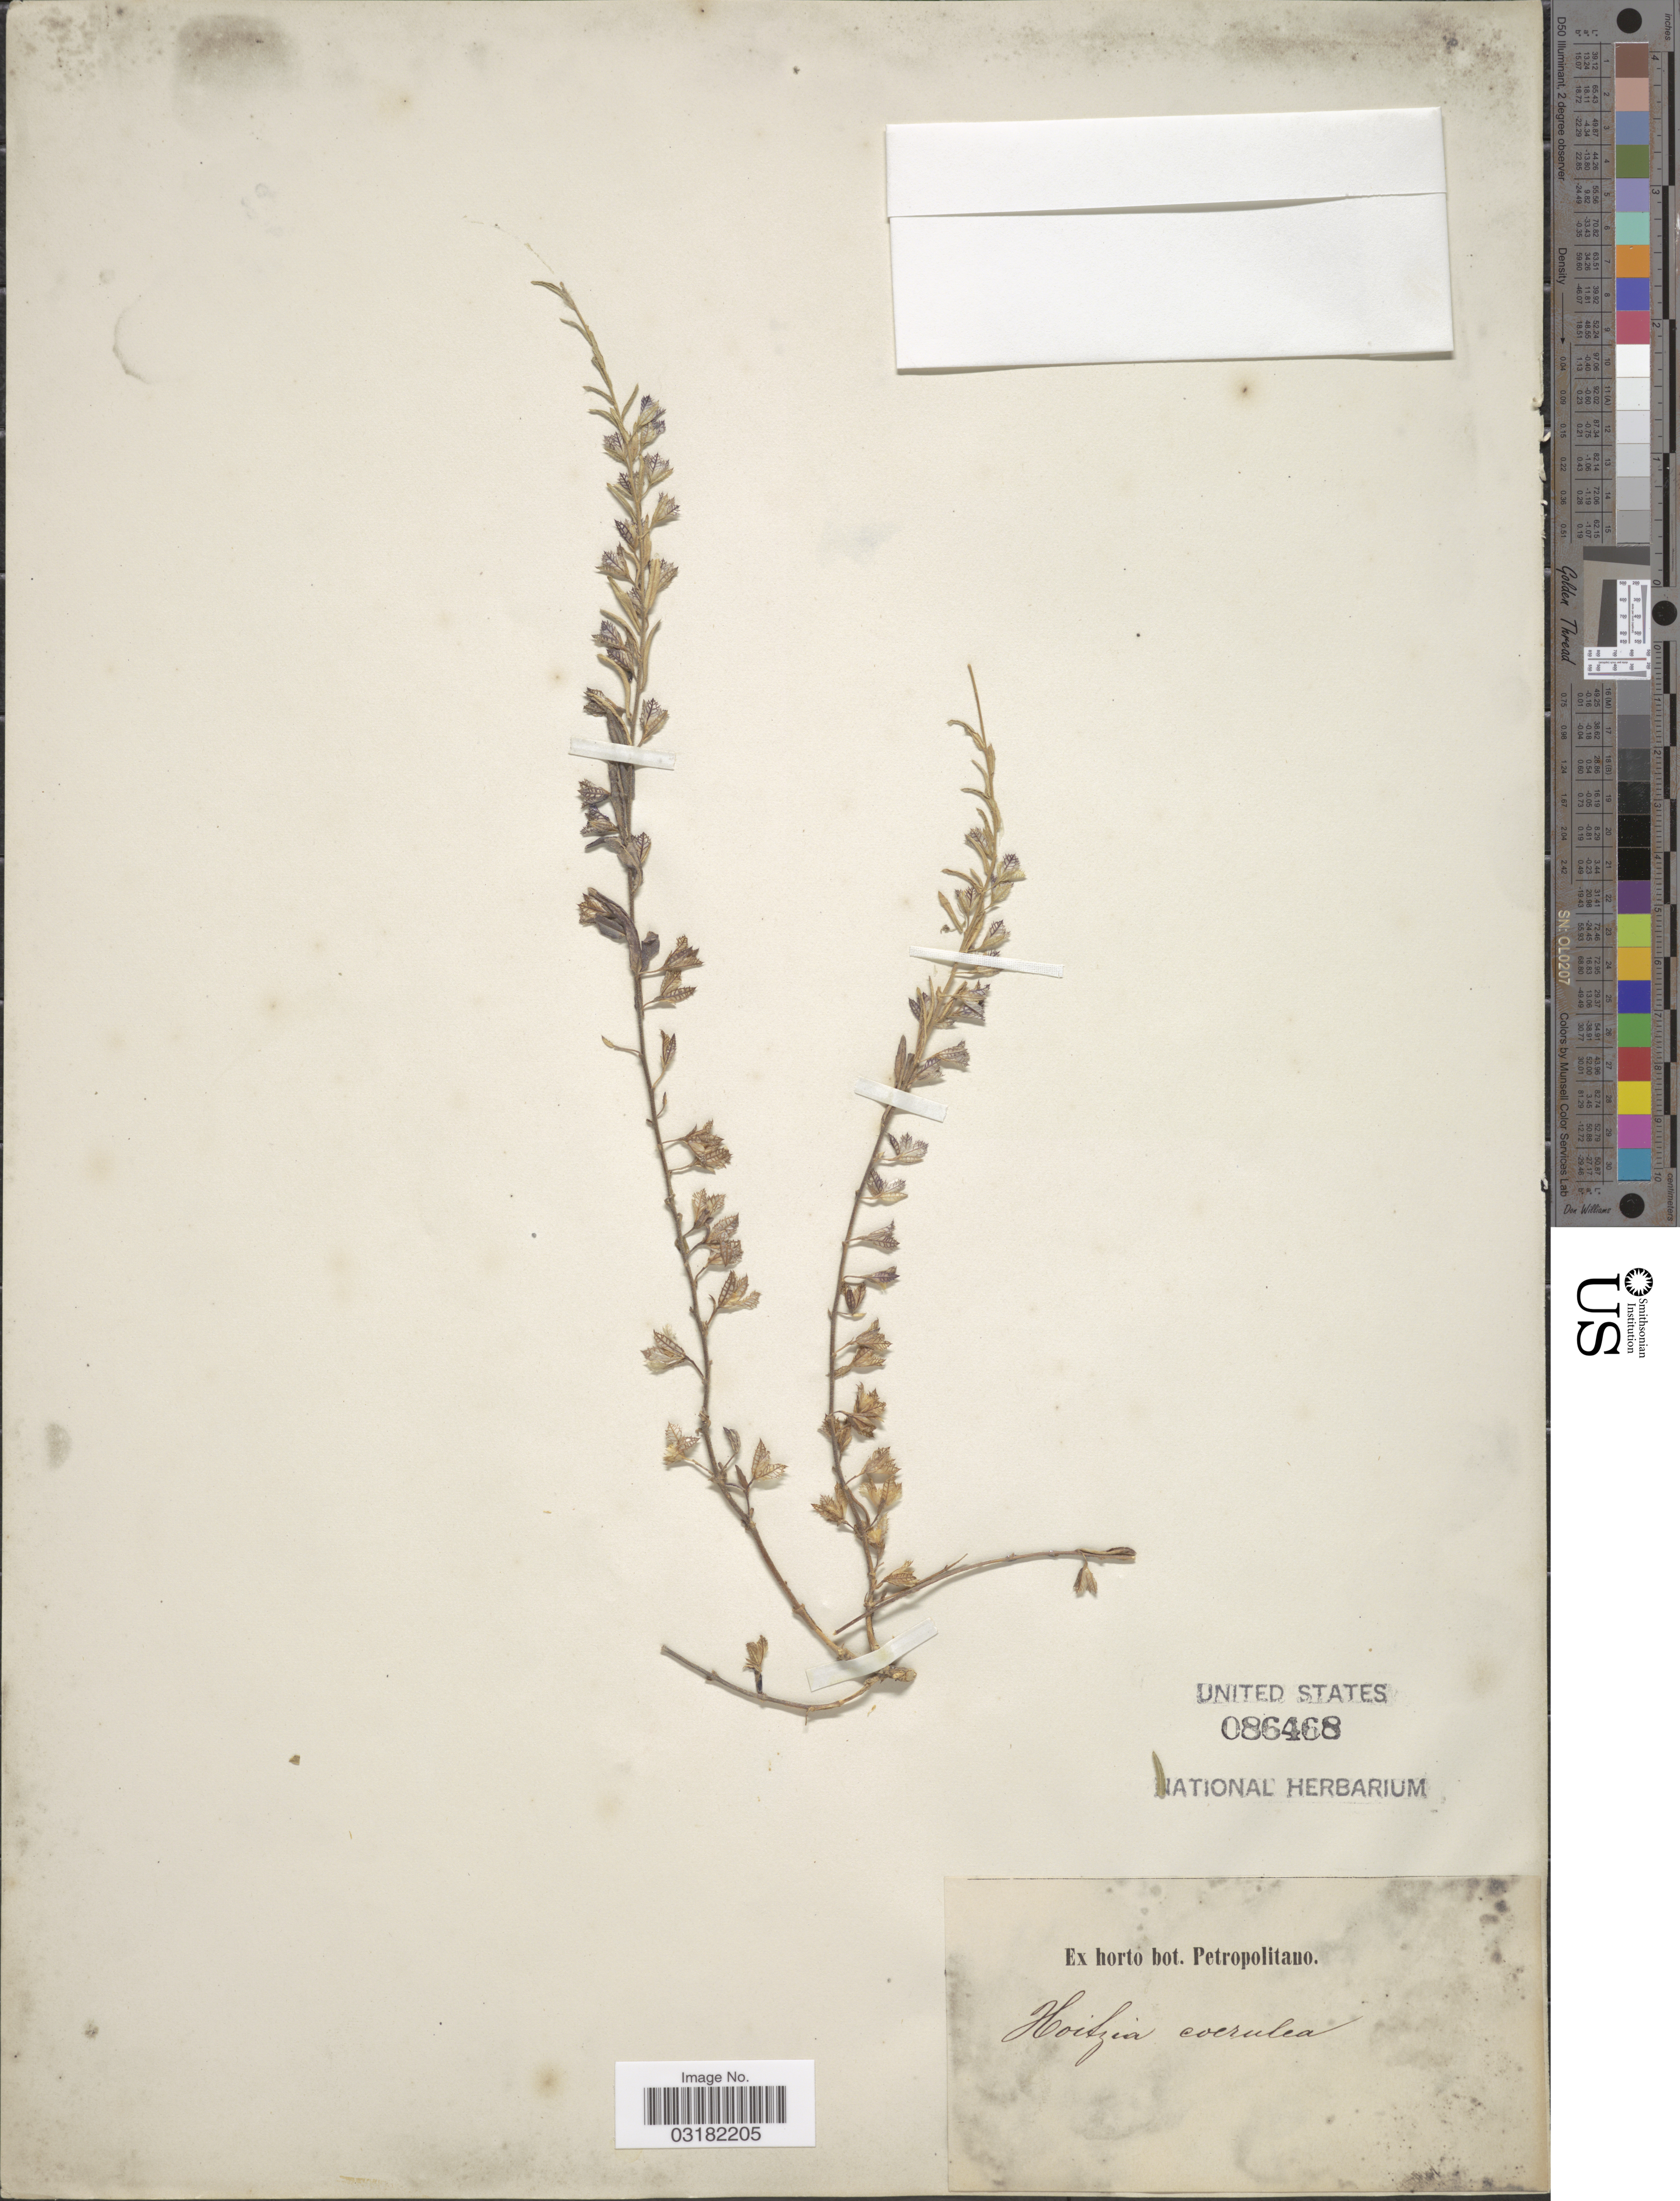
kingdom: Plantae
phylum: Tracheophyta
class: Magnoliopsida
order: Ericales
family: Polemoniaceae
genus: Loeselia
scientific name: Loeselia caerulea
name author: (Cav.) G. Don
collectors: ex Horto Bot. Petropolitano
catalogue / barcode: US 86468